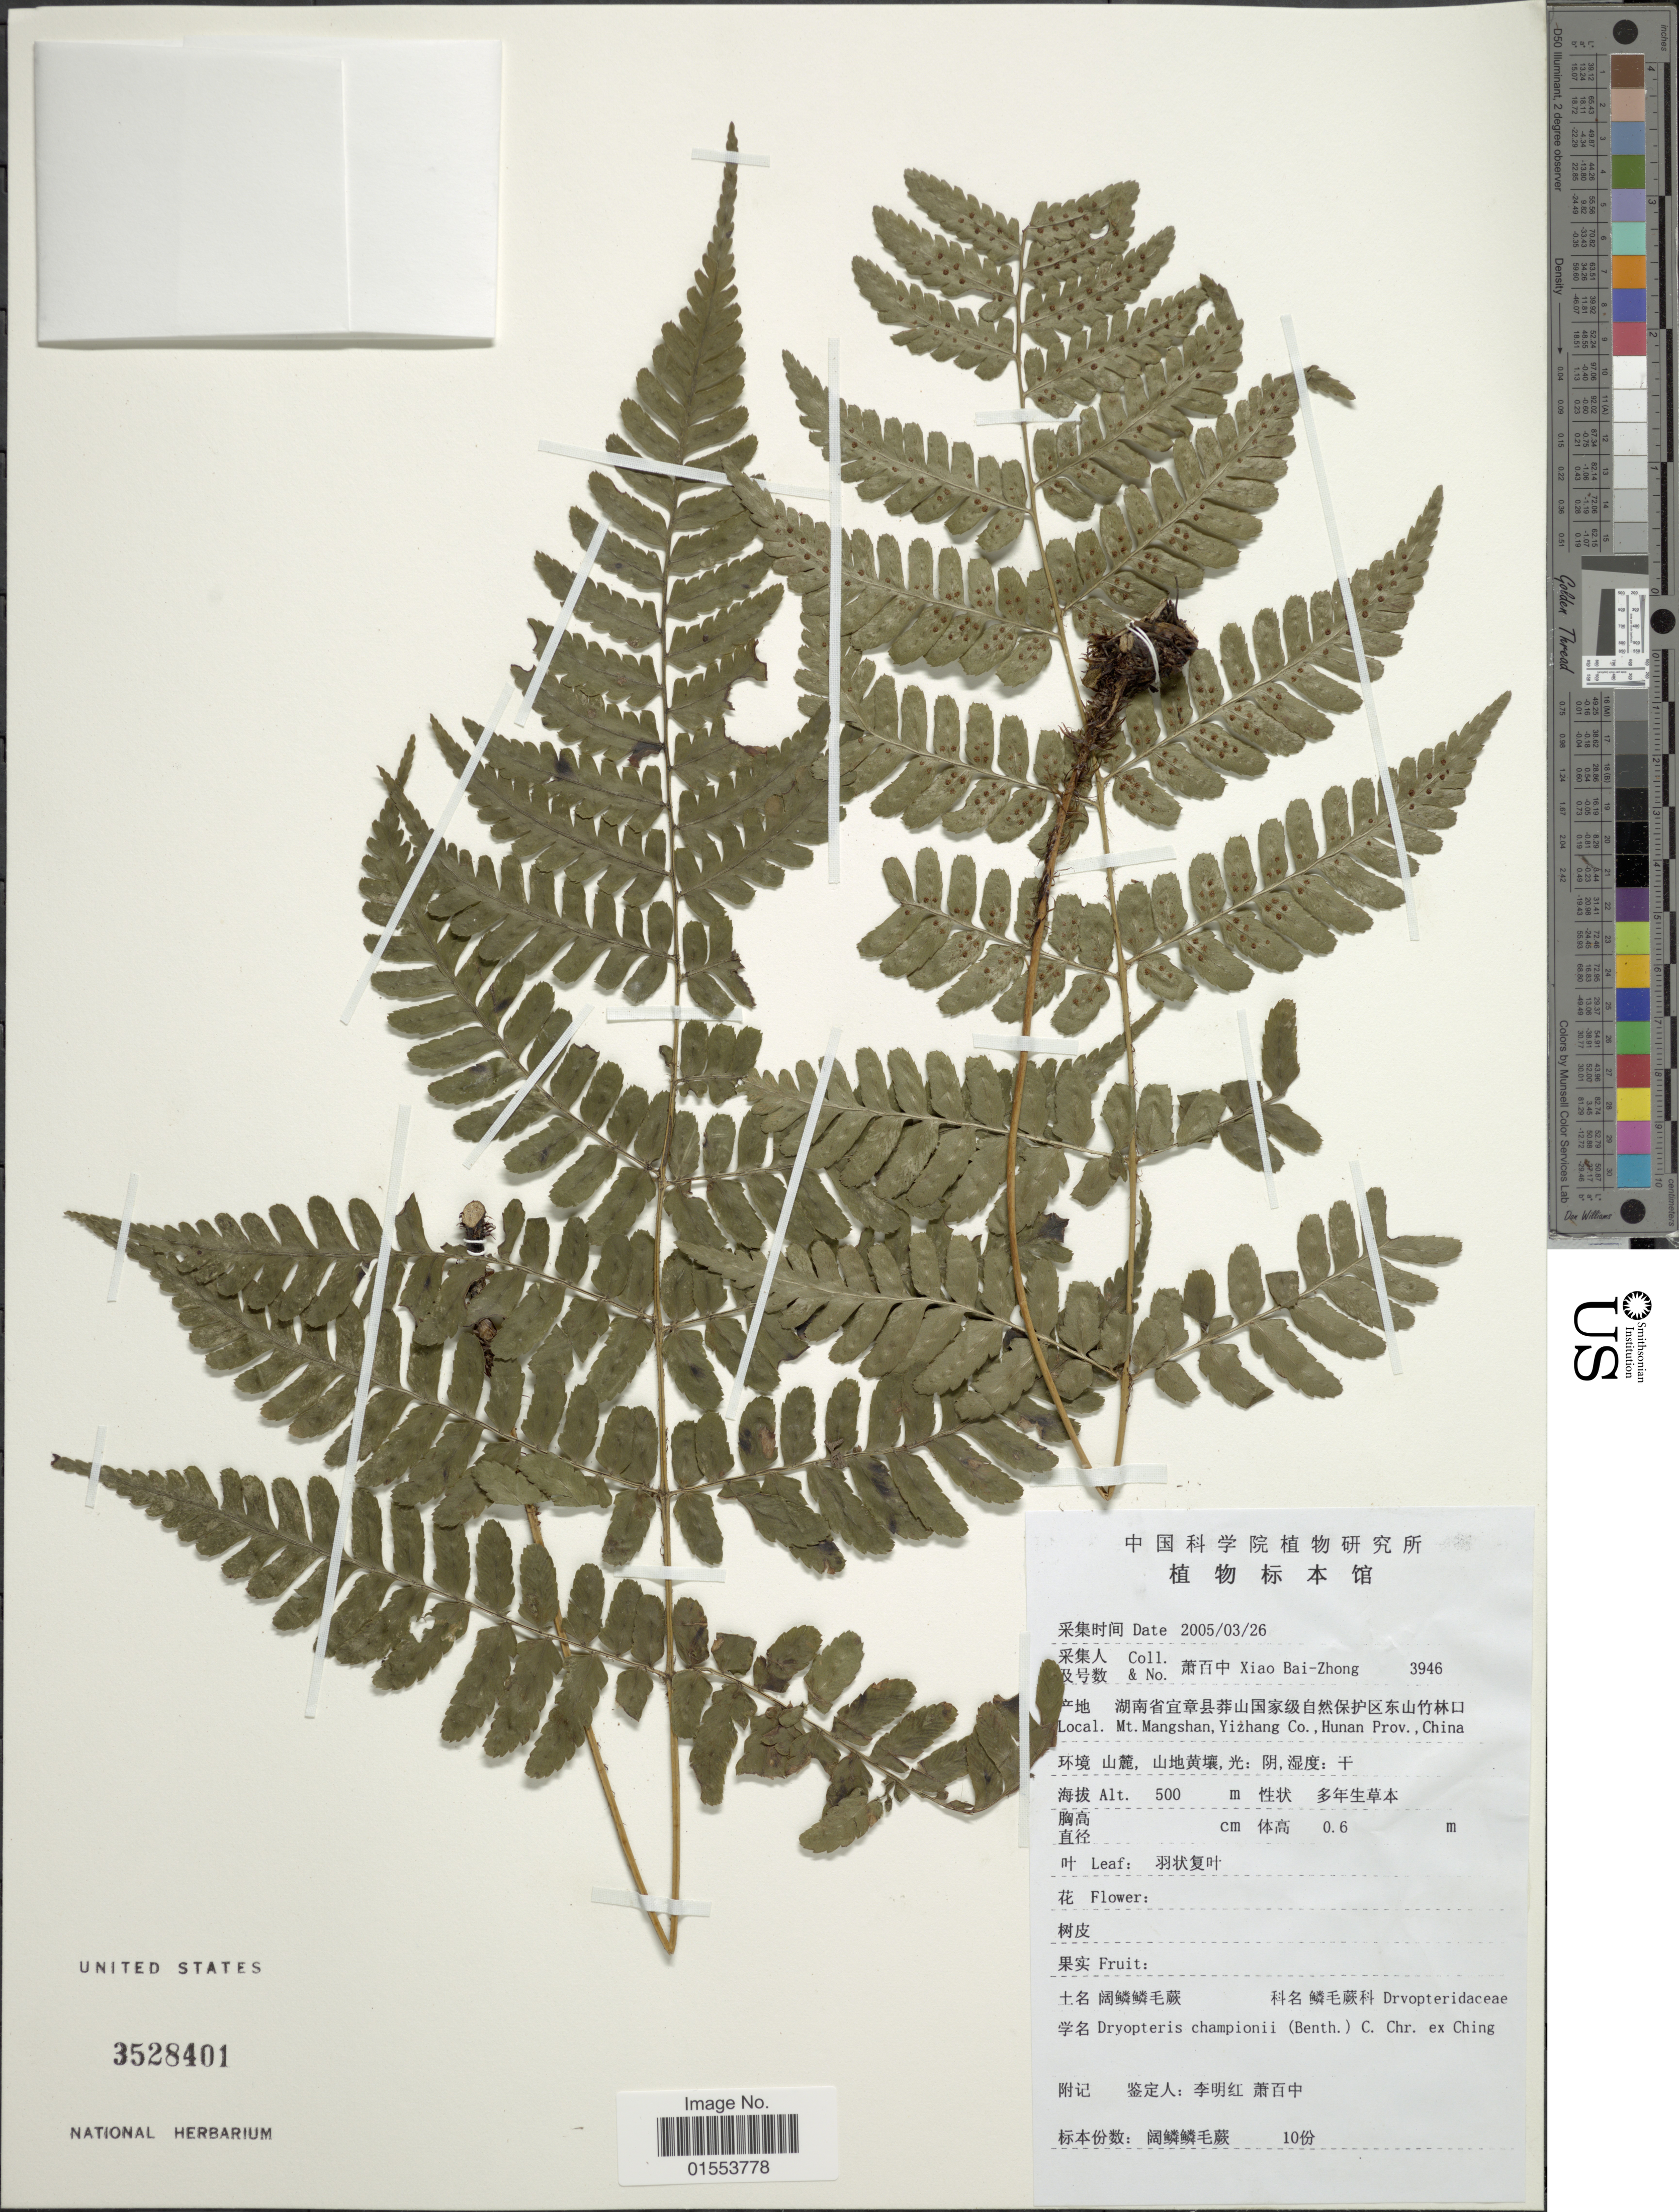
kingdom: Plantae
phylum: Tracheophyta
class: Polypodiopsida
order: Polypodiales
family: Dryopteridaceae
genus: Dryopteris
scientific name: Dryopteris championii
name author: (Benth.) C. Chr.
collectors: B. Z. Xiao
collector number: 3946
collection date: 2005-03-26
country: China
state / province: Hunan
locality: Mt. Mangshan, Yizhang Co, Hunan Prov., China.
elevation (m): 500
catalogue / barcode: US 3528401